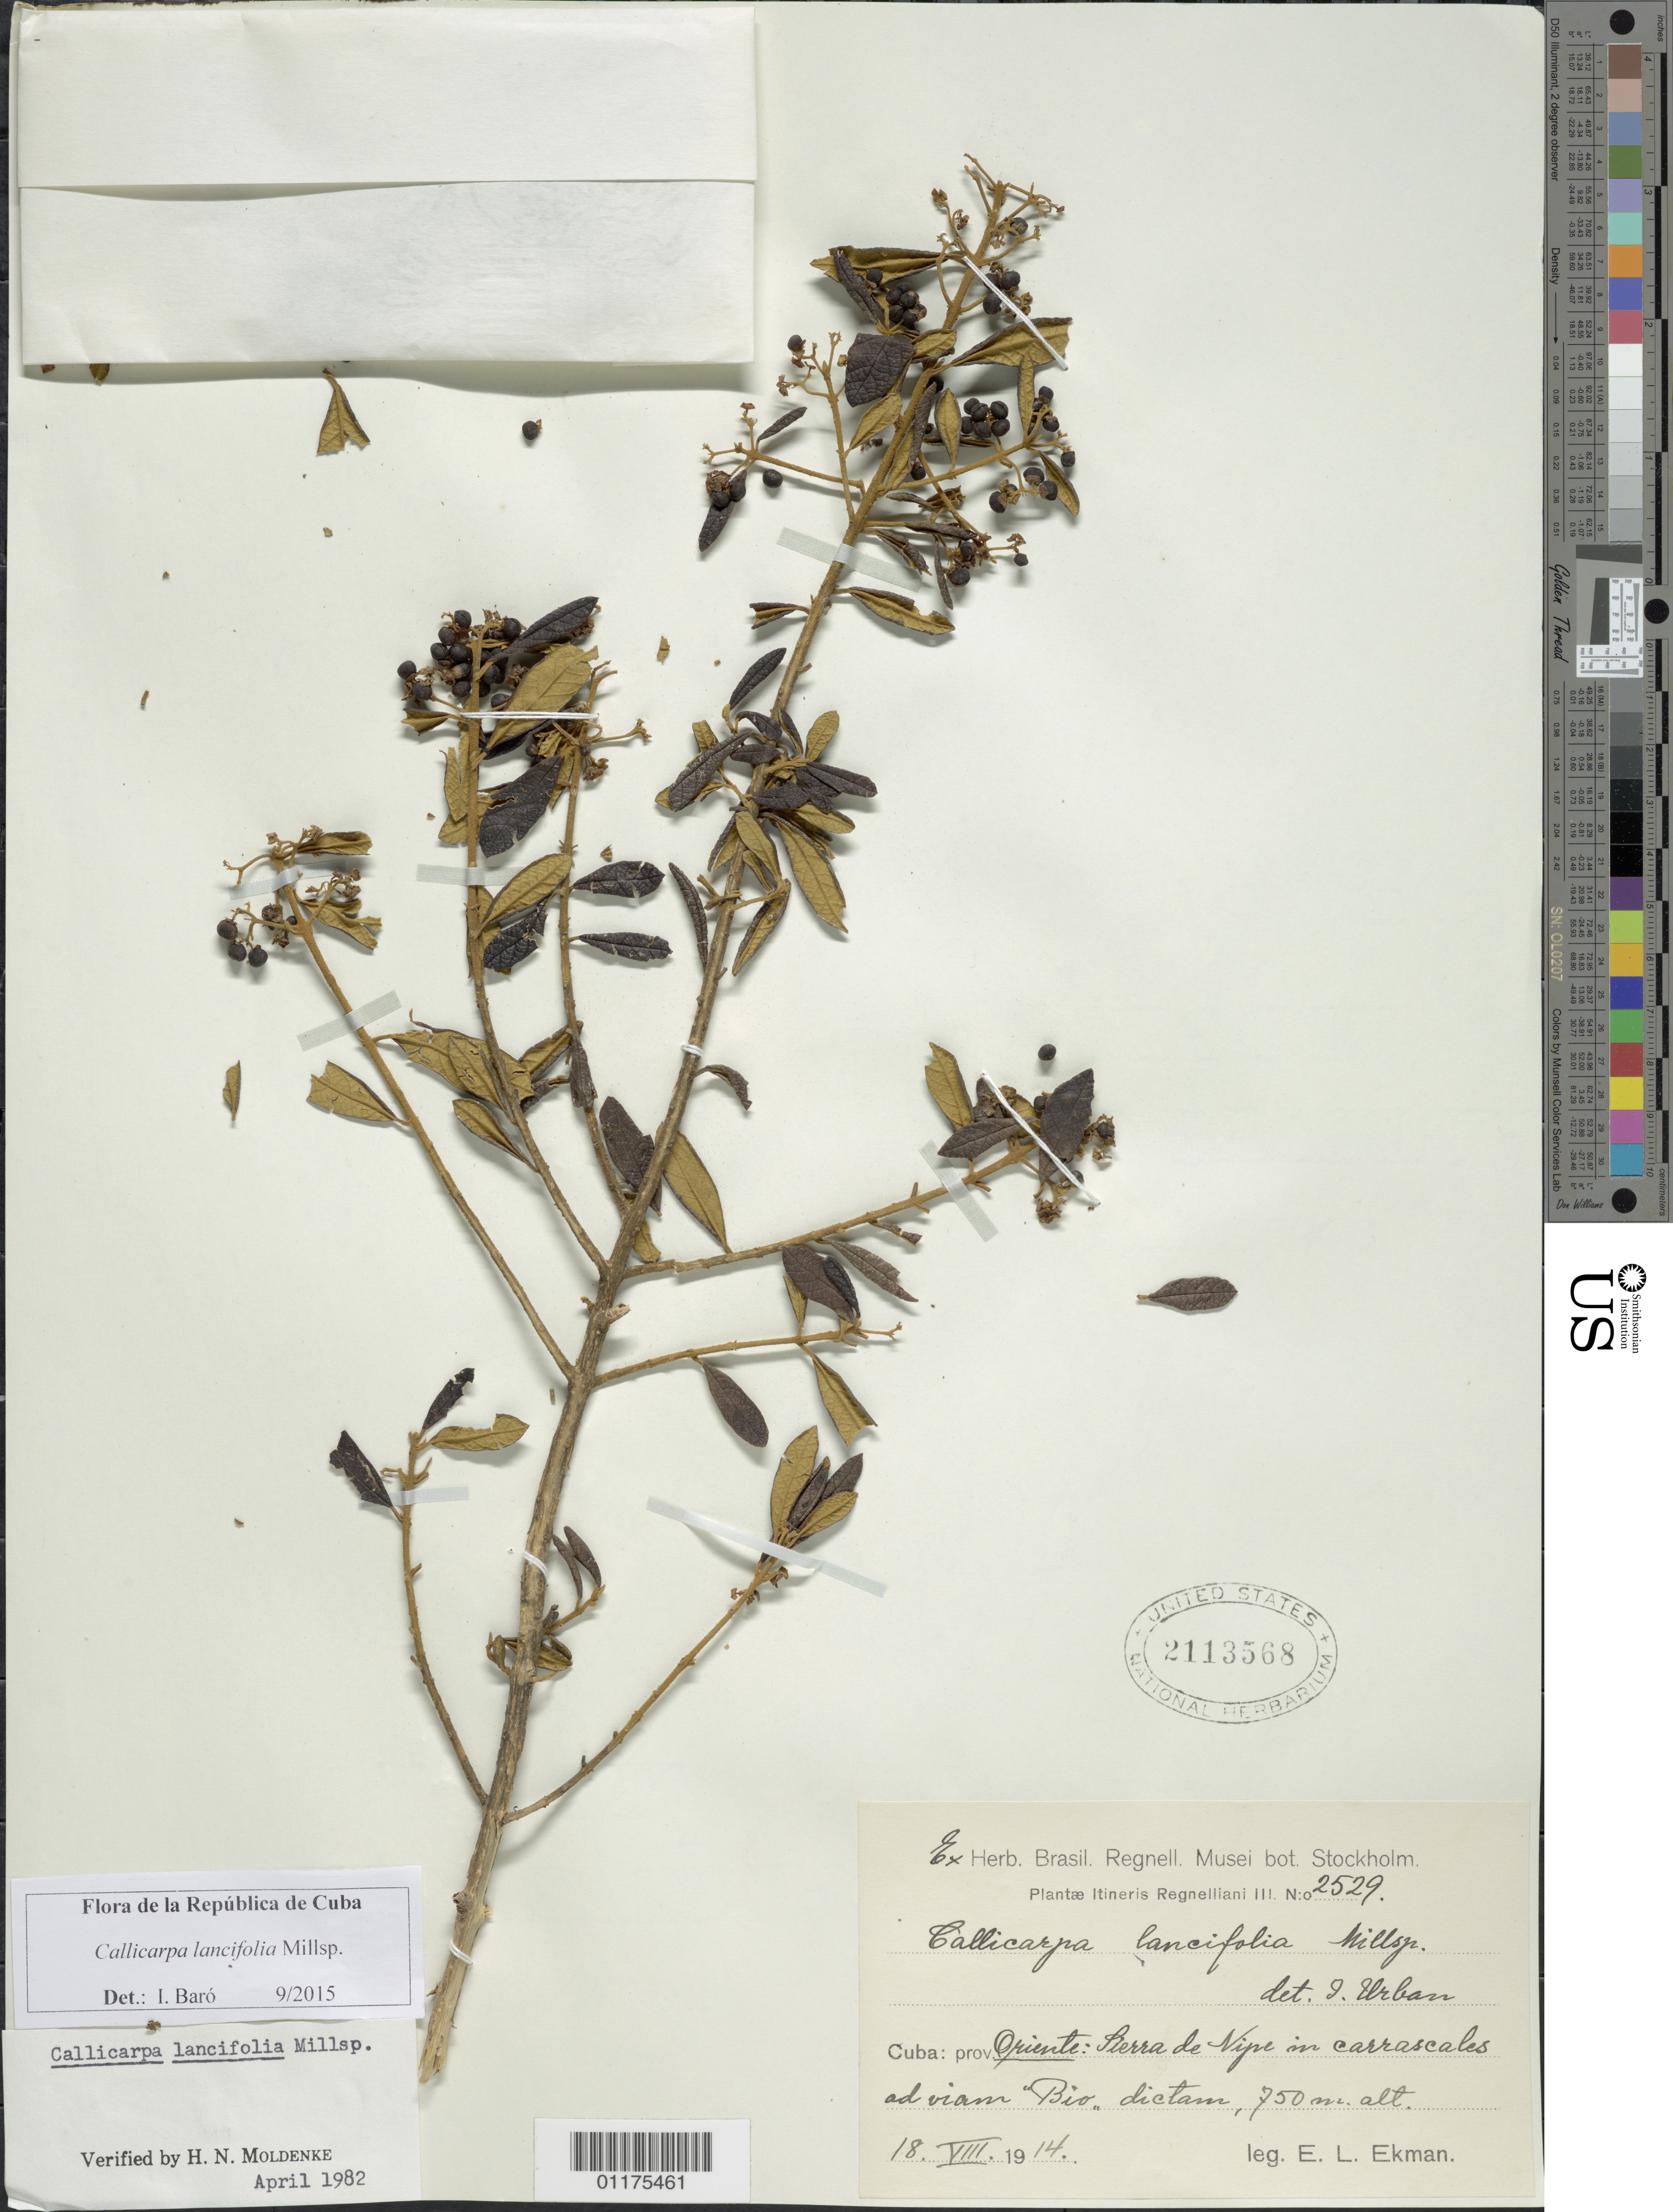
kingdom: Plantae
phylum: Tracheophyta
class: Magnoliopsida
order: Lamiales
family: Lamiaceae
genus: Callicarpa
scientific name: Callicarpa lancifolia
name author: Millsp.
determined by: Baró Oliedo, I.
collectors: E. L. Ekman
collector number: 2529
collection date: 1914-08-18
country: Cuba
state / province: Holguín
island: Cuba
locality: Oriente [Holguin]. Sierra de Nipe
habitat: Mountain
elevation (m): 750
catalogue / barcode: US 2113568